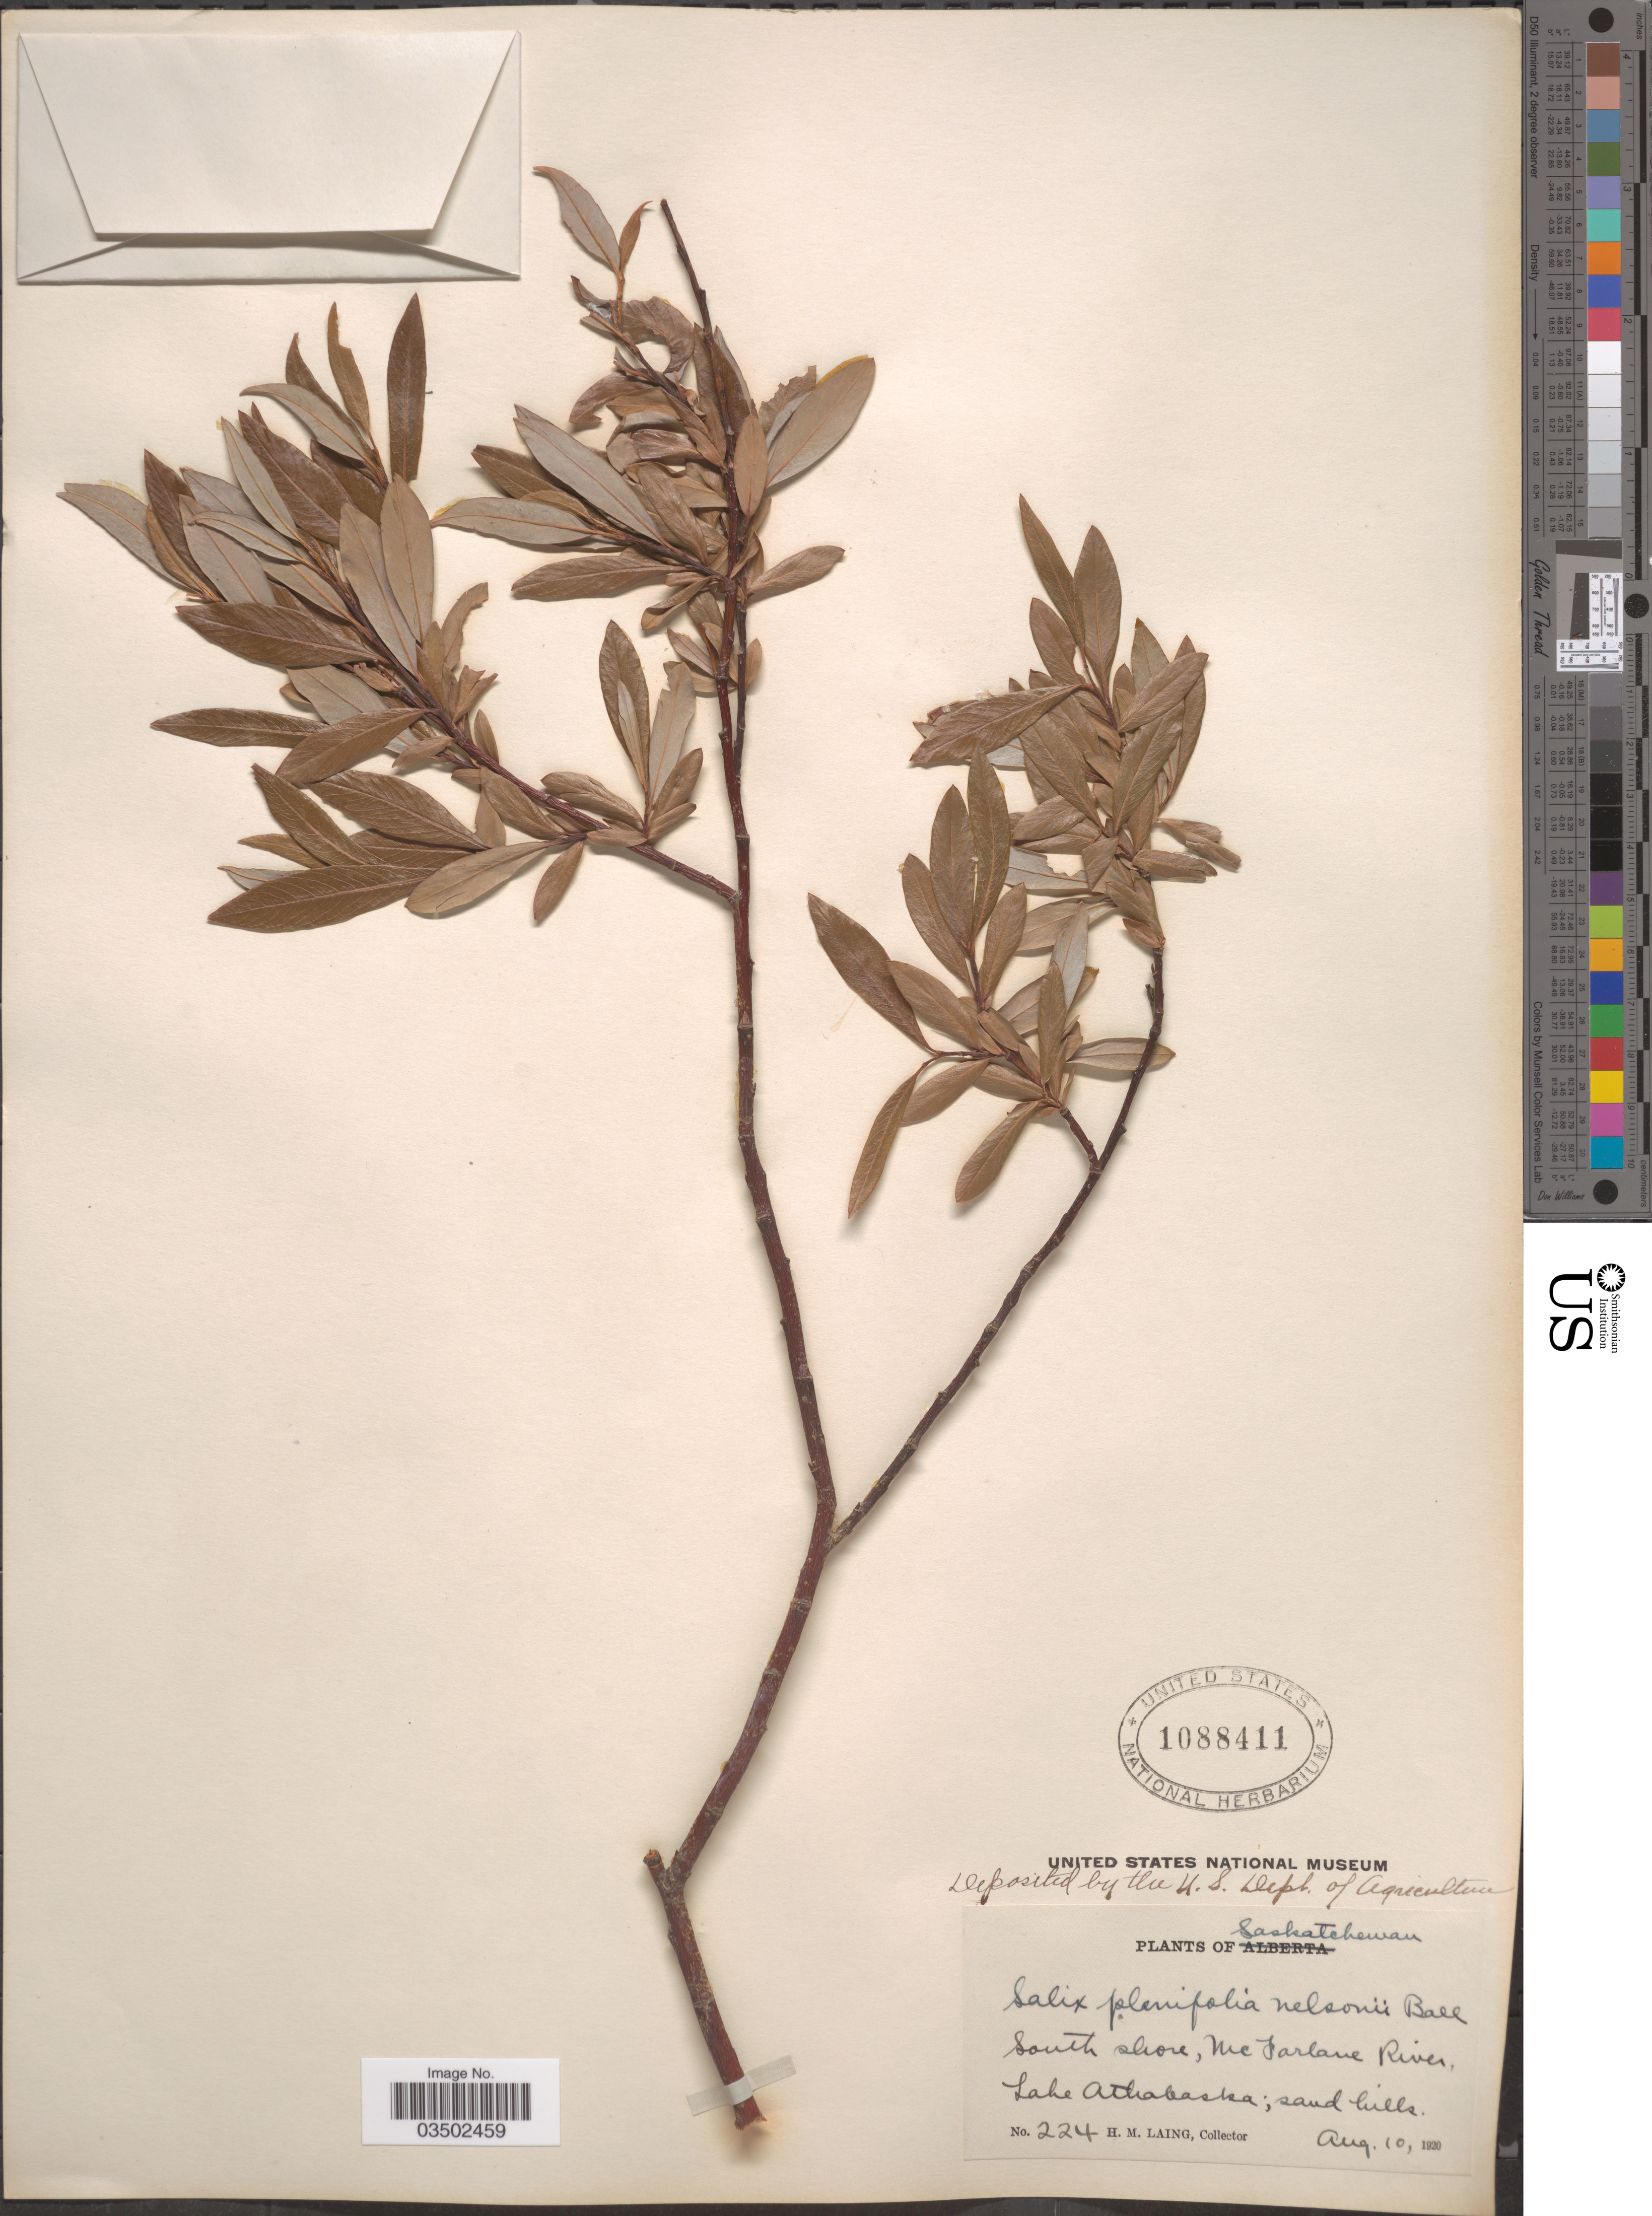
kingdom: Plantae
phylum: Tracheophyta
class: Magnoliopsida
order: Malpighiales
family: Salicaceae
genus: Salix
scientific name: Salix planifolia var. nelsonii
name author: (C.R. Ball) C.R. Ball ex E.C. Sm. bis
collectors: H. Laing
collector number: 224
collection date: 1920-08-10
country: Canada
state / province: Saskatchewan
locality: South shore, McFarlane River, Lake Athabaska; sand hills.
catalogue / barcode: US 1088411